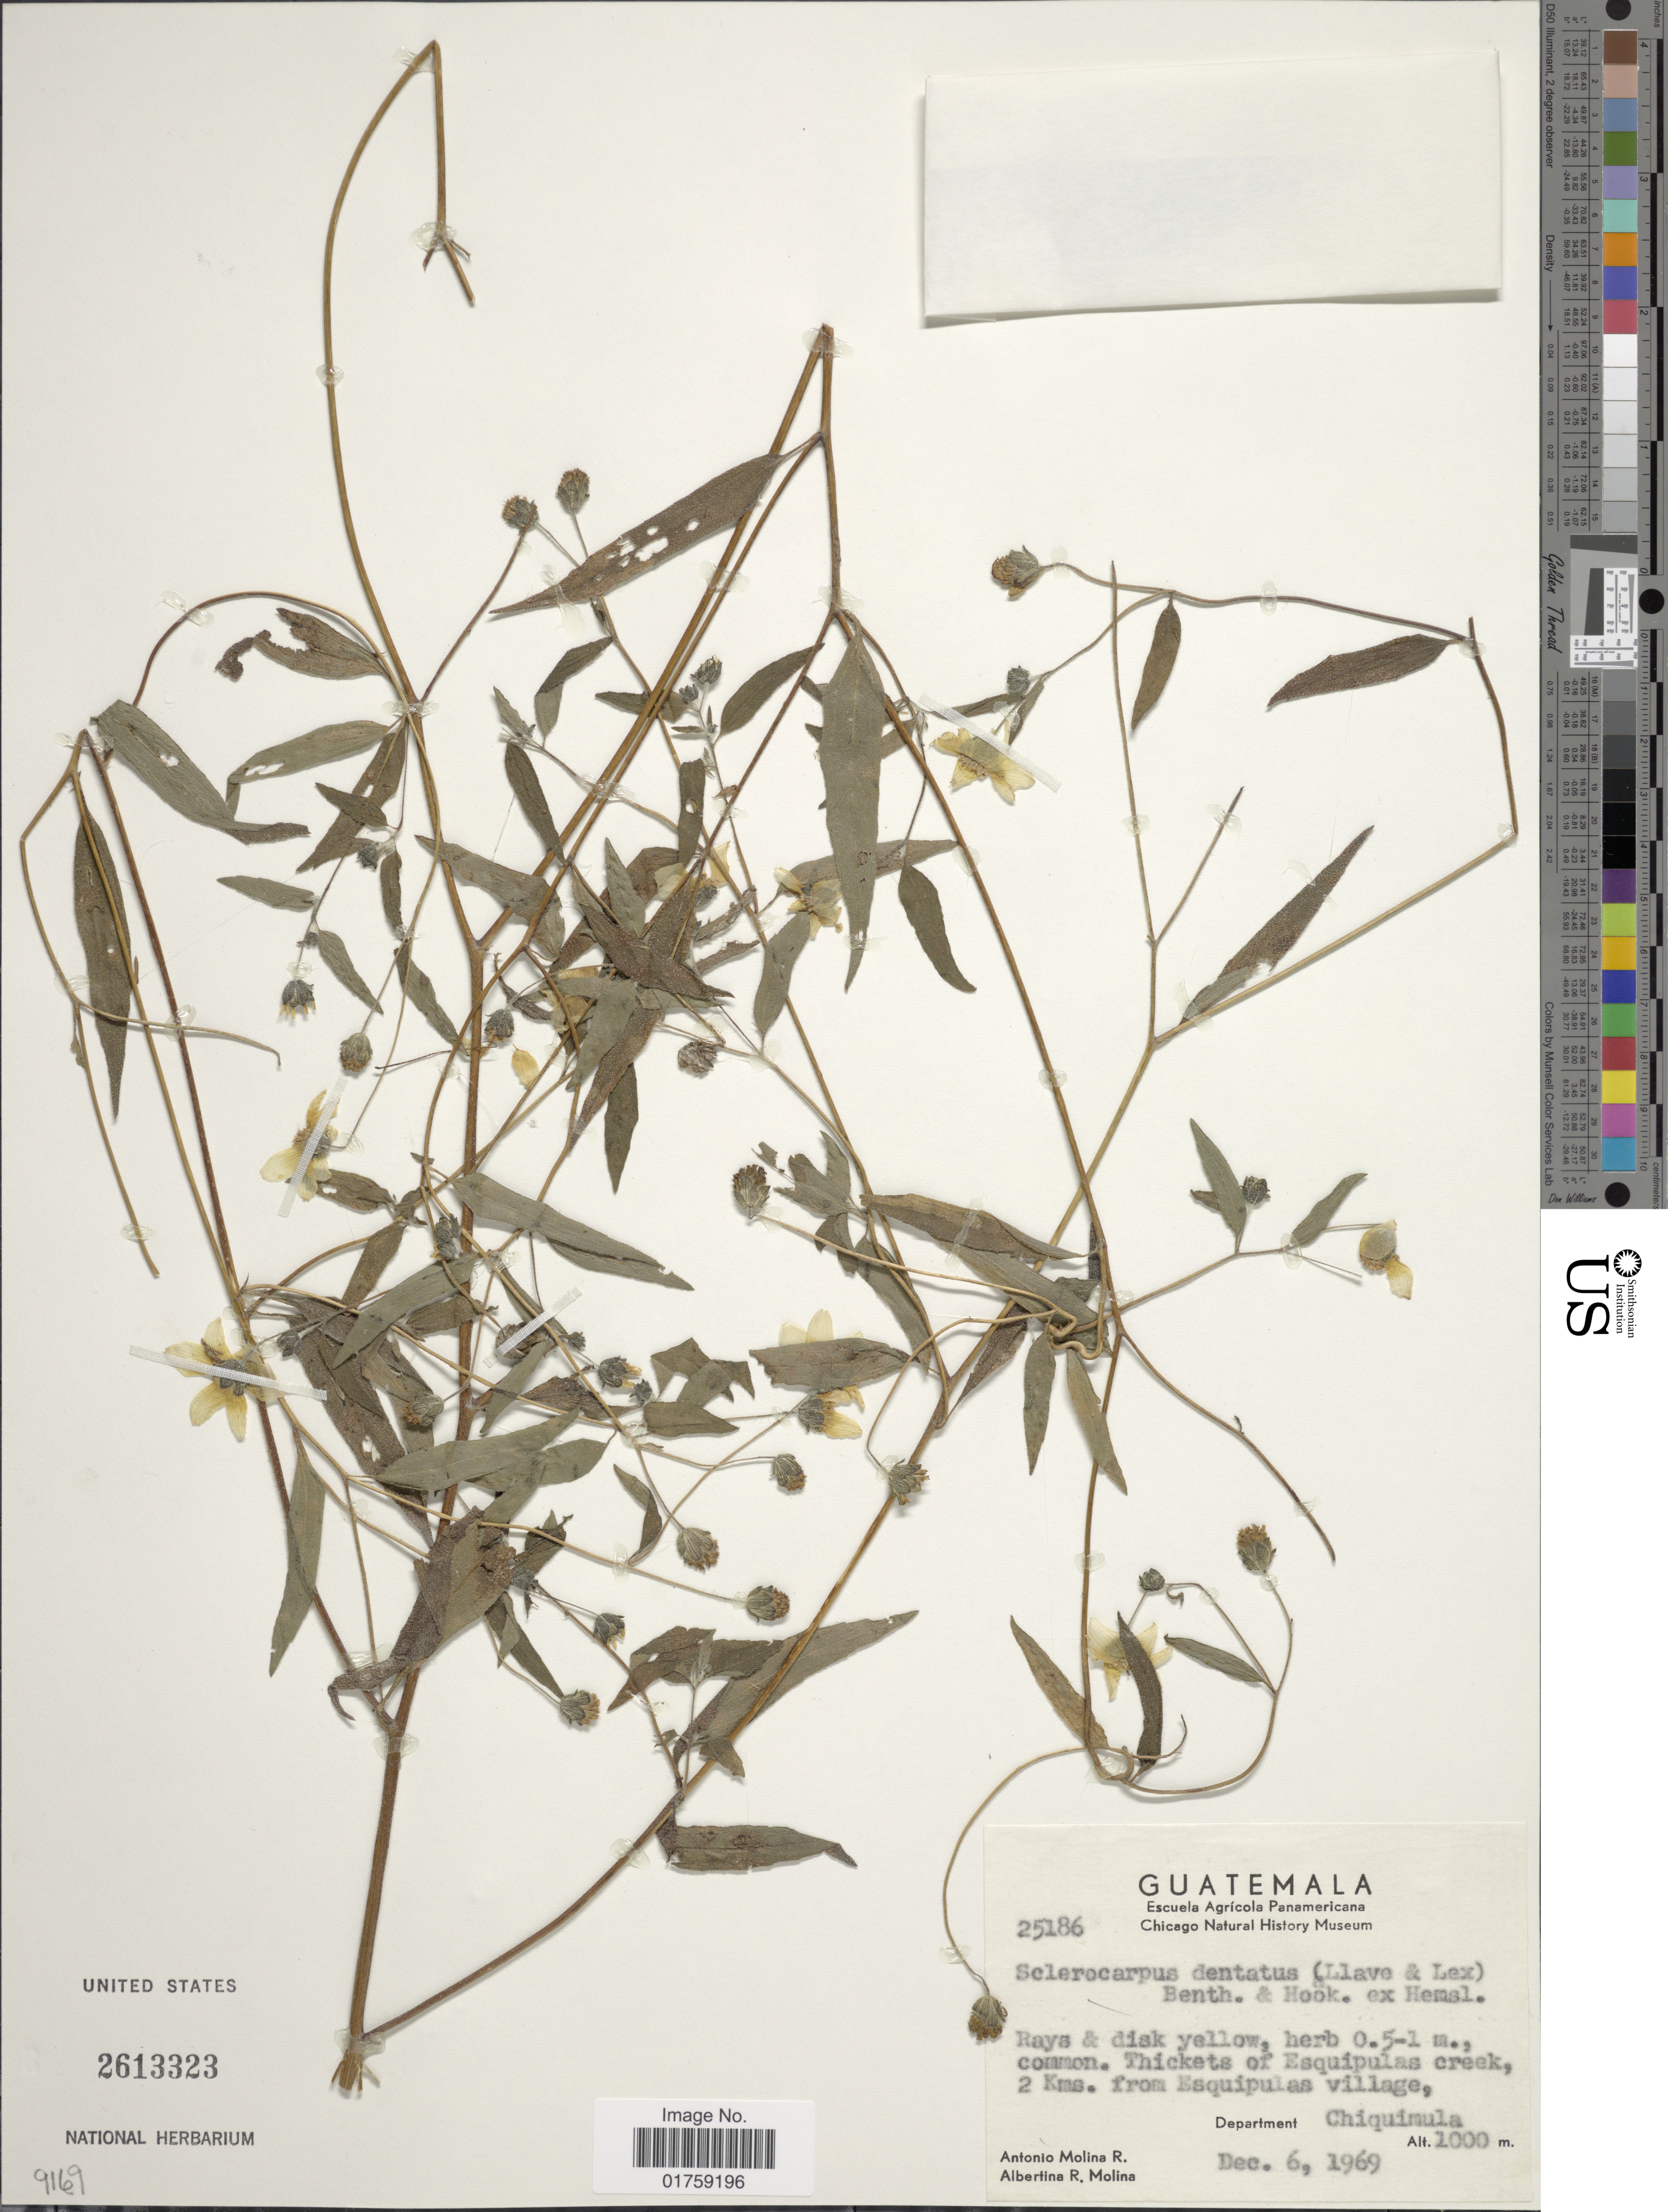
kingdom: Plantae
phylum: Tracheophyta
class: Magnoliopsida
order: Asterales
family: Asteraceae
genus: Sclerocarpus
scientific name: Sclerocarpus dentatus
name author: (La Llave) Benth. & Hook. f. ex Hemsl.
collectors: A. Molina R. & A. R. Molina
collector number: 25186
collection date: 1969-12-06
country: Guatemala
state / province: Chiquimula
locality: Guatemala. Thickets of Esquipulas creek, 2 Kms. from Esquipulas village, Department Chiquimula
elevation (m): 1000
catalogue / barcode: US 2613323